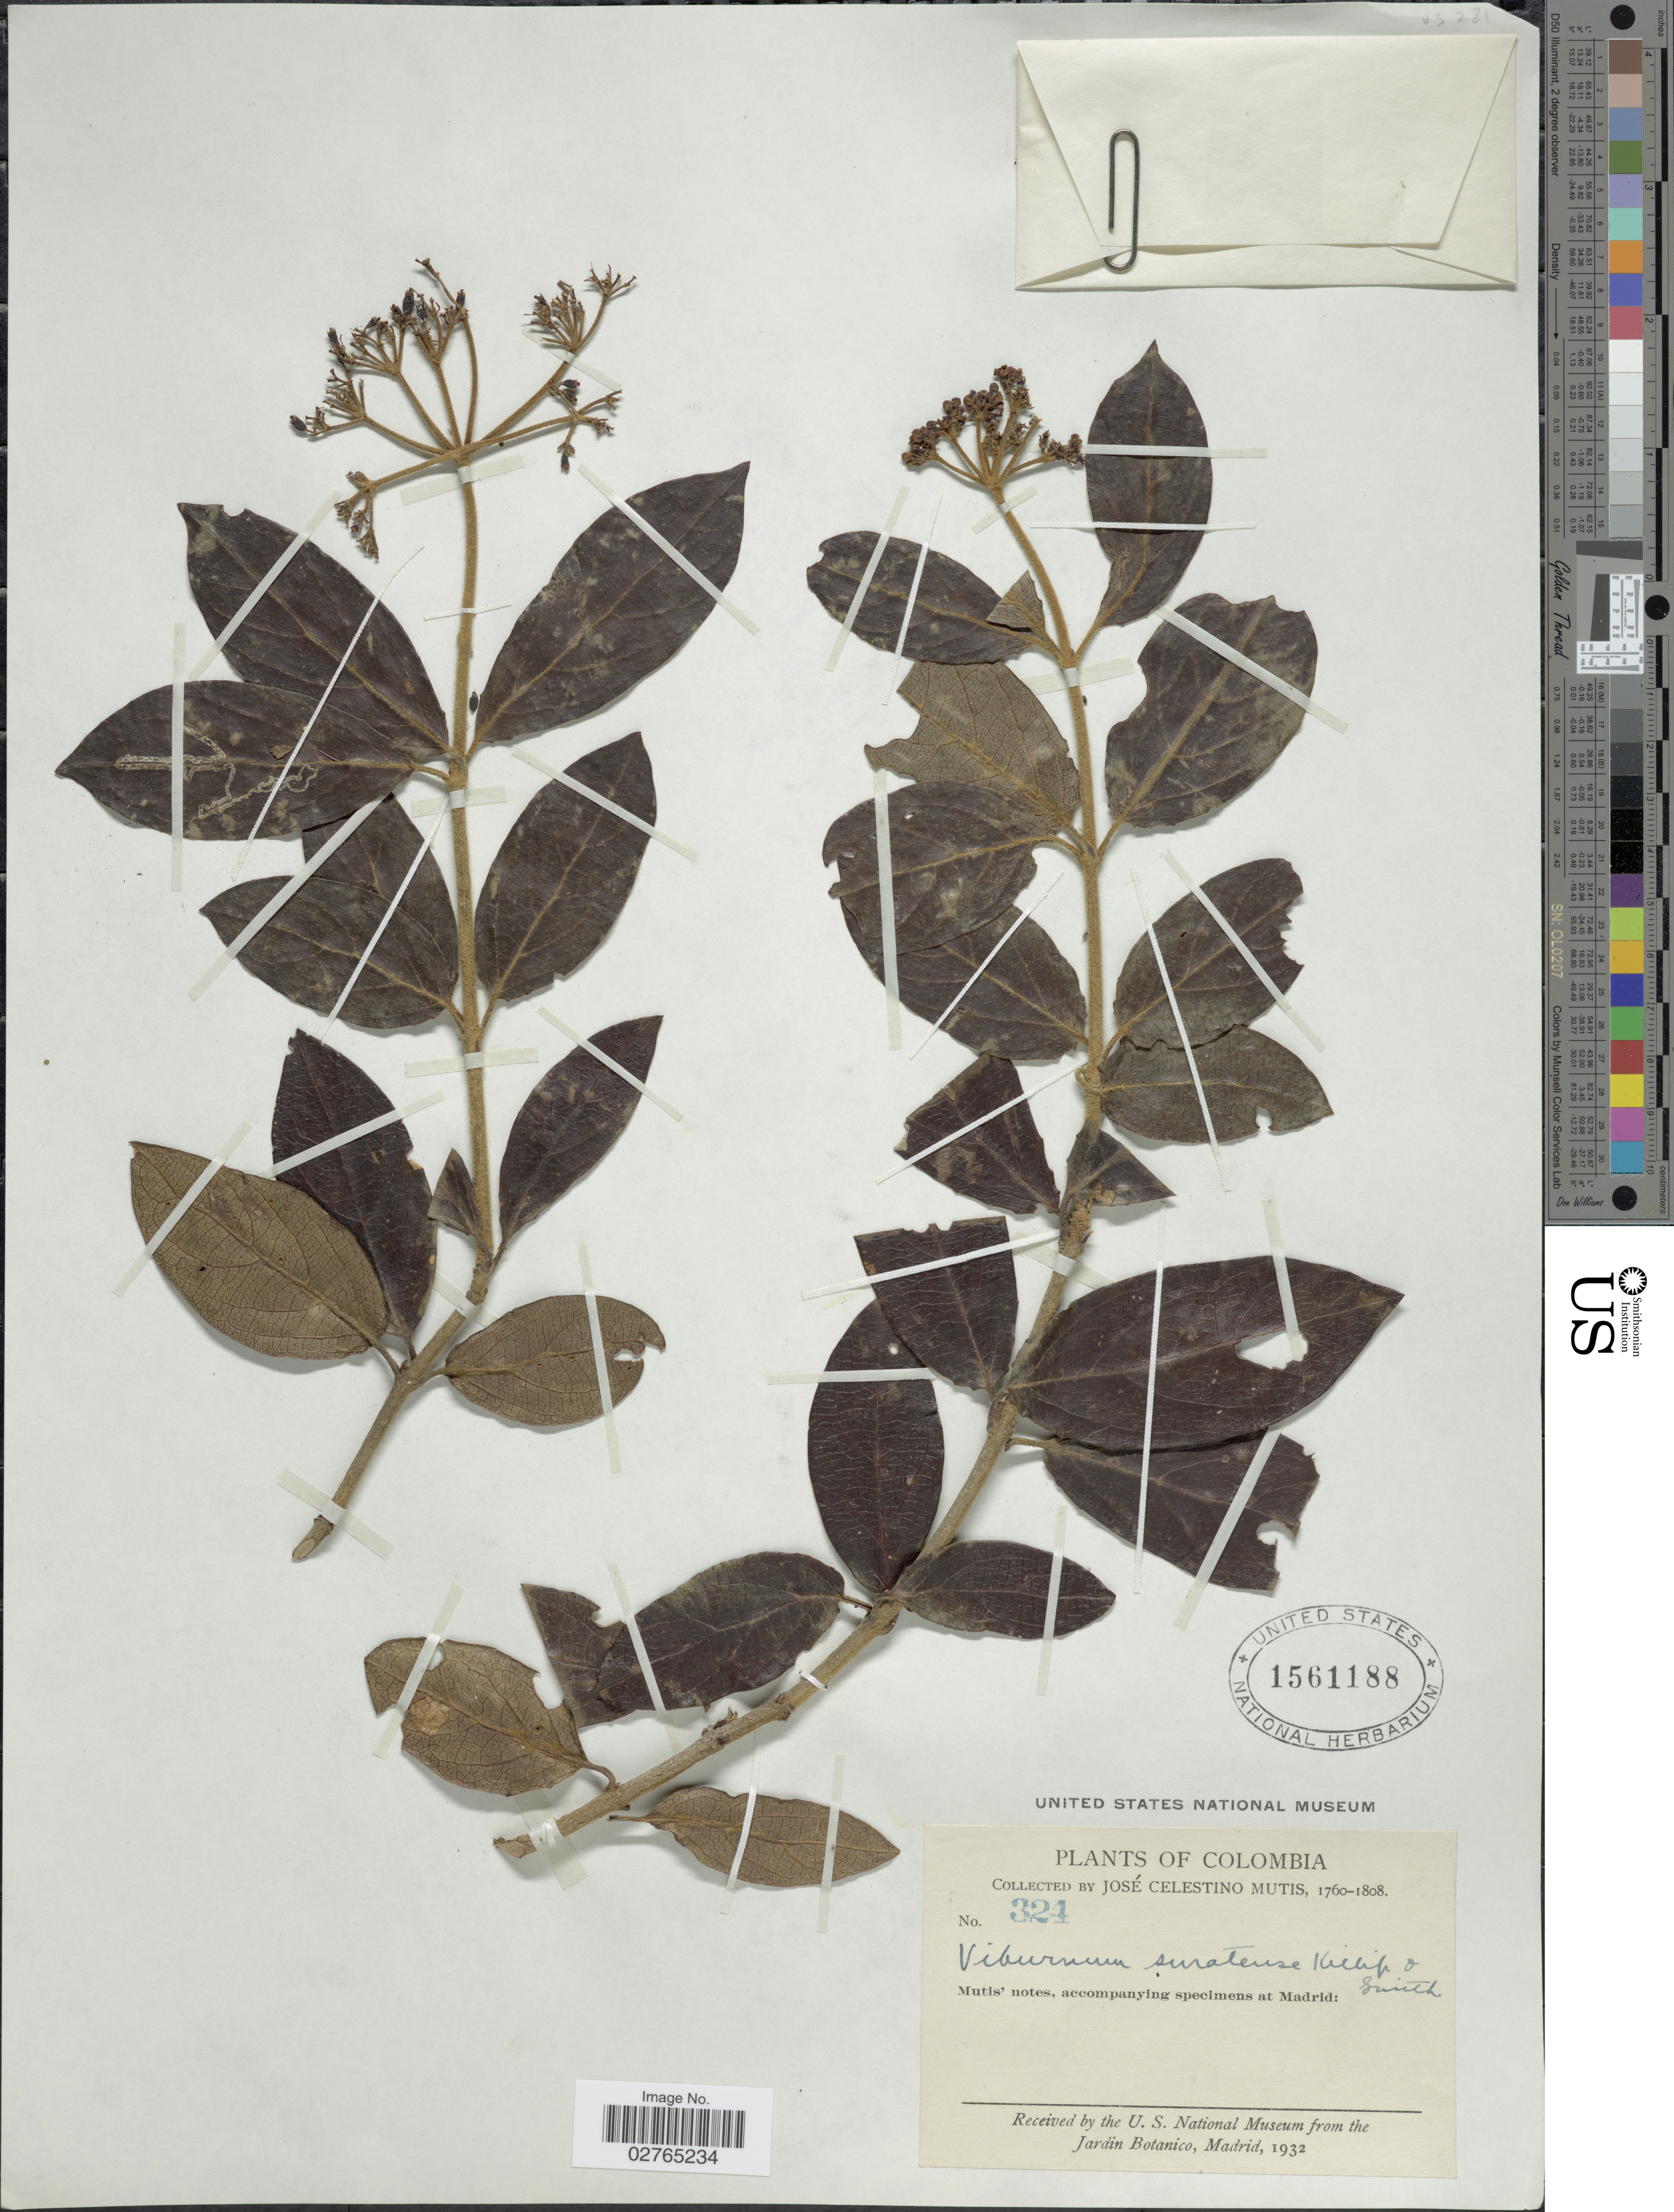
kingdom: Plantae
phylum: Tracheophyta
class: Magnoliopsida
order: Dipsacales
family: Viburnaceae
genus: Viburnum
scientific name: Viburnum suratense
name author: Killip & A.C. Sm.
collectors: J. C. B. Mutis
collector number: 324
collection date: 1760/1808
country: Colombia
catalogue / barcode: US 1561188